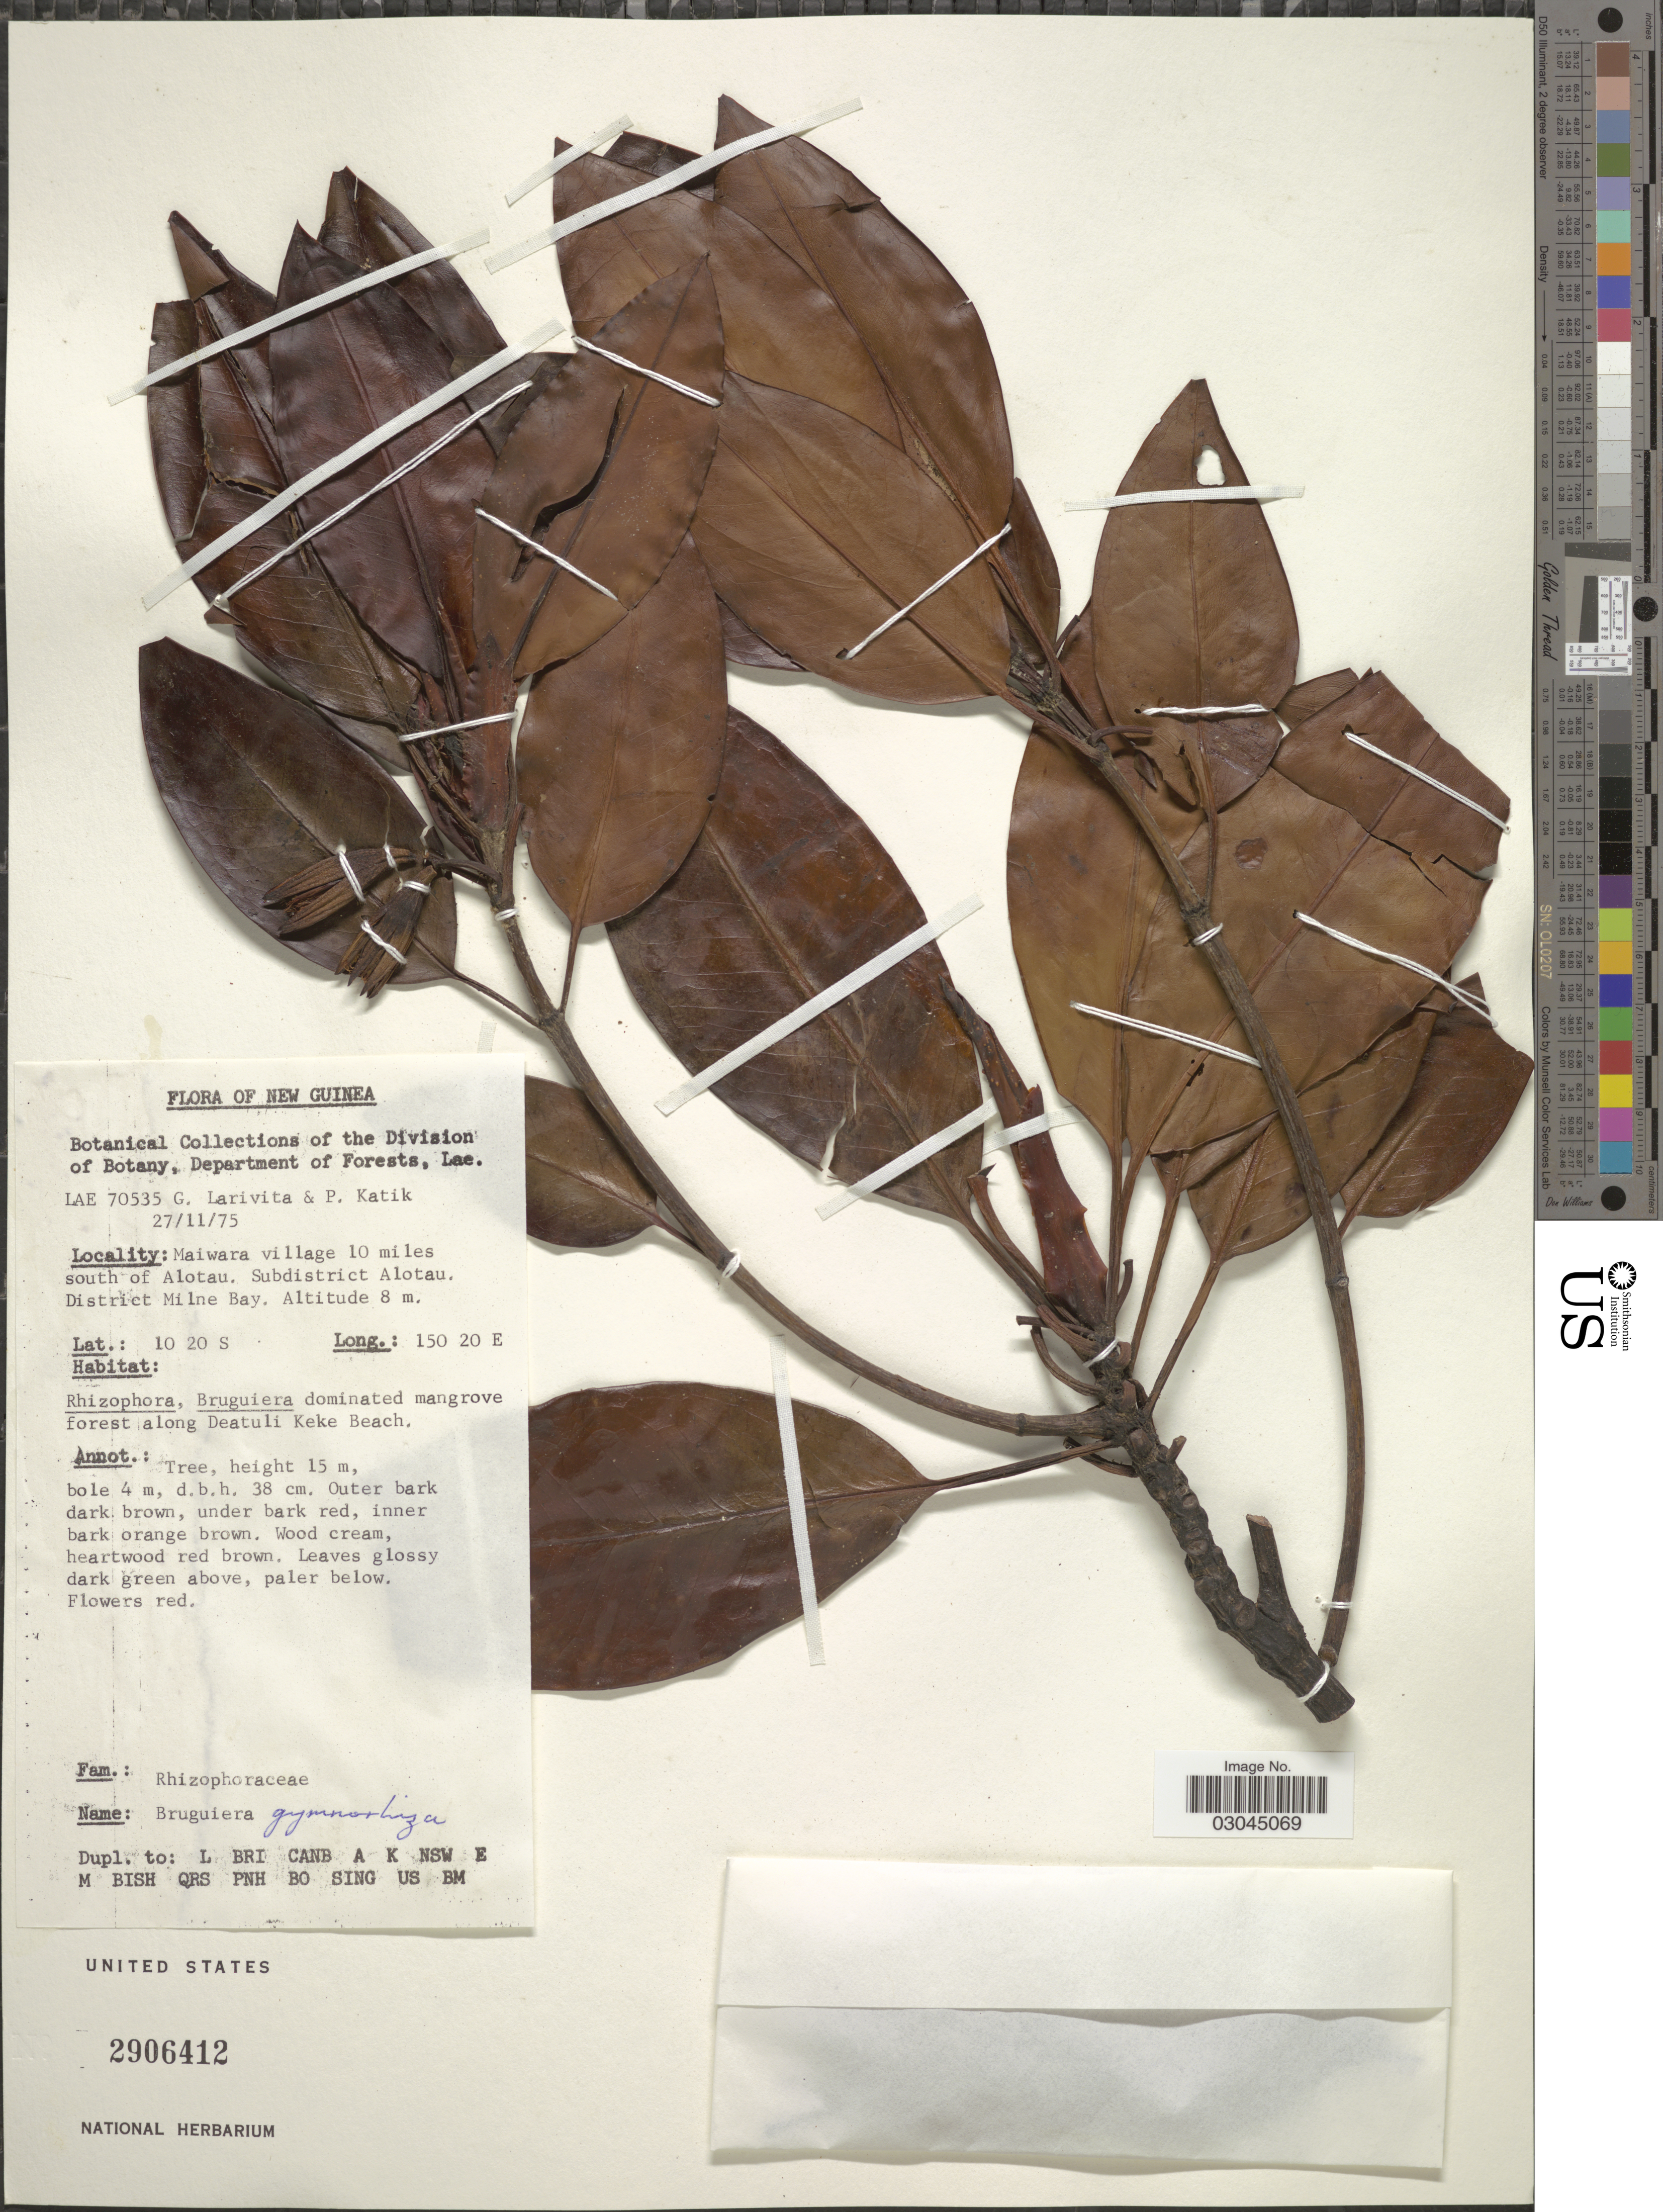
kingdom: Plantae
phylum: Tracheophyta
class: Magnoliopsida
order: Malpighiales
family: Rhizophoraceae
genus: Bruguiera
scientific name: Bruguiera gymnorhiza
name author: (L.) Savigny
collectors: G. Larivita & P. Katik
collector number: LAE 70535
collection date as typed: Transcribed d/m/y: 27/11/75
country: Papua New Guinea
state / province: Milne Bay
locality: New Guinea, Maiwara village 10 miles south of Alotau, Subdistrict Alotau, District Milne Bay.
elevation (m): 8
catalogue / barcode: US 2906412